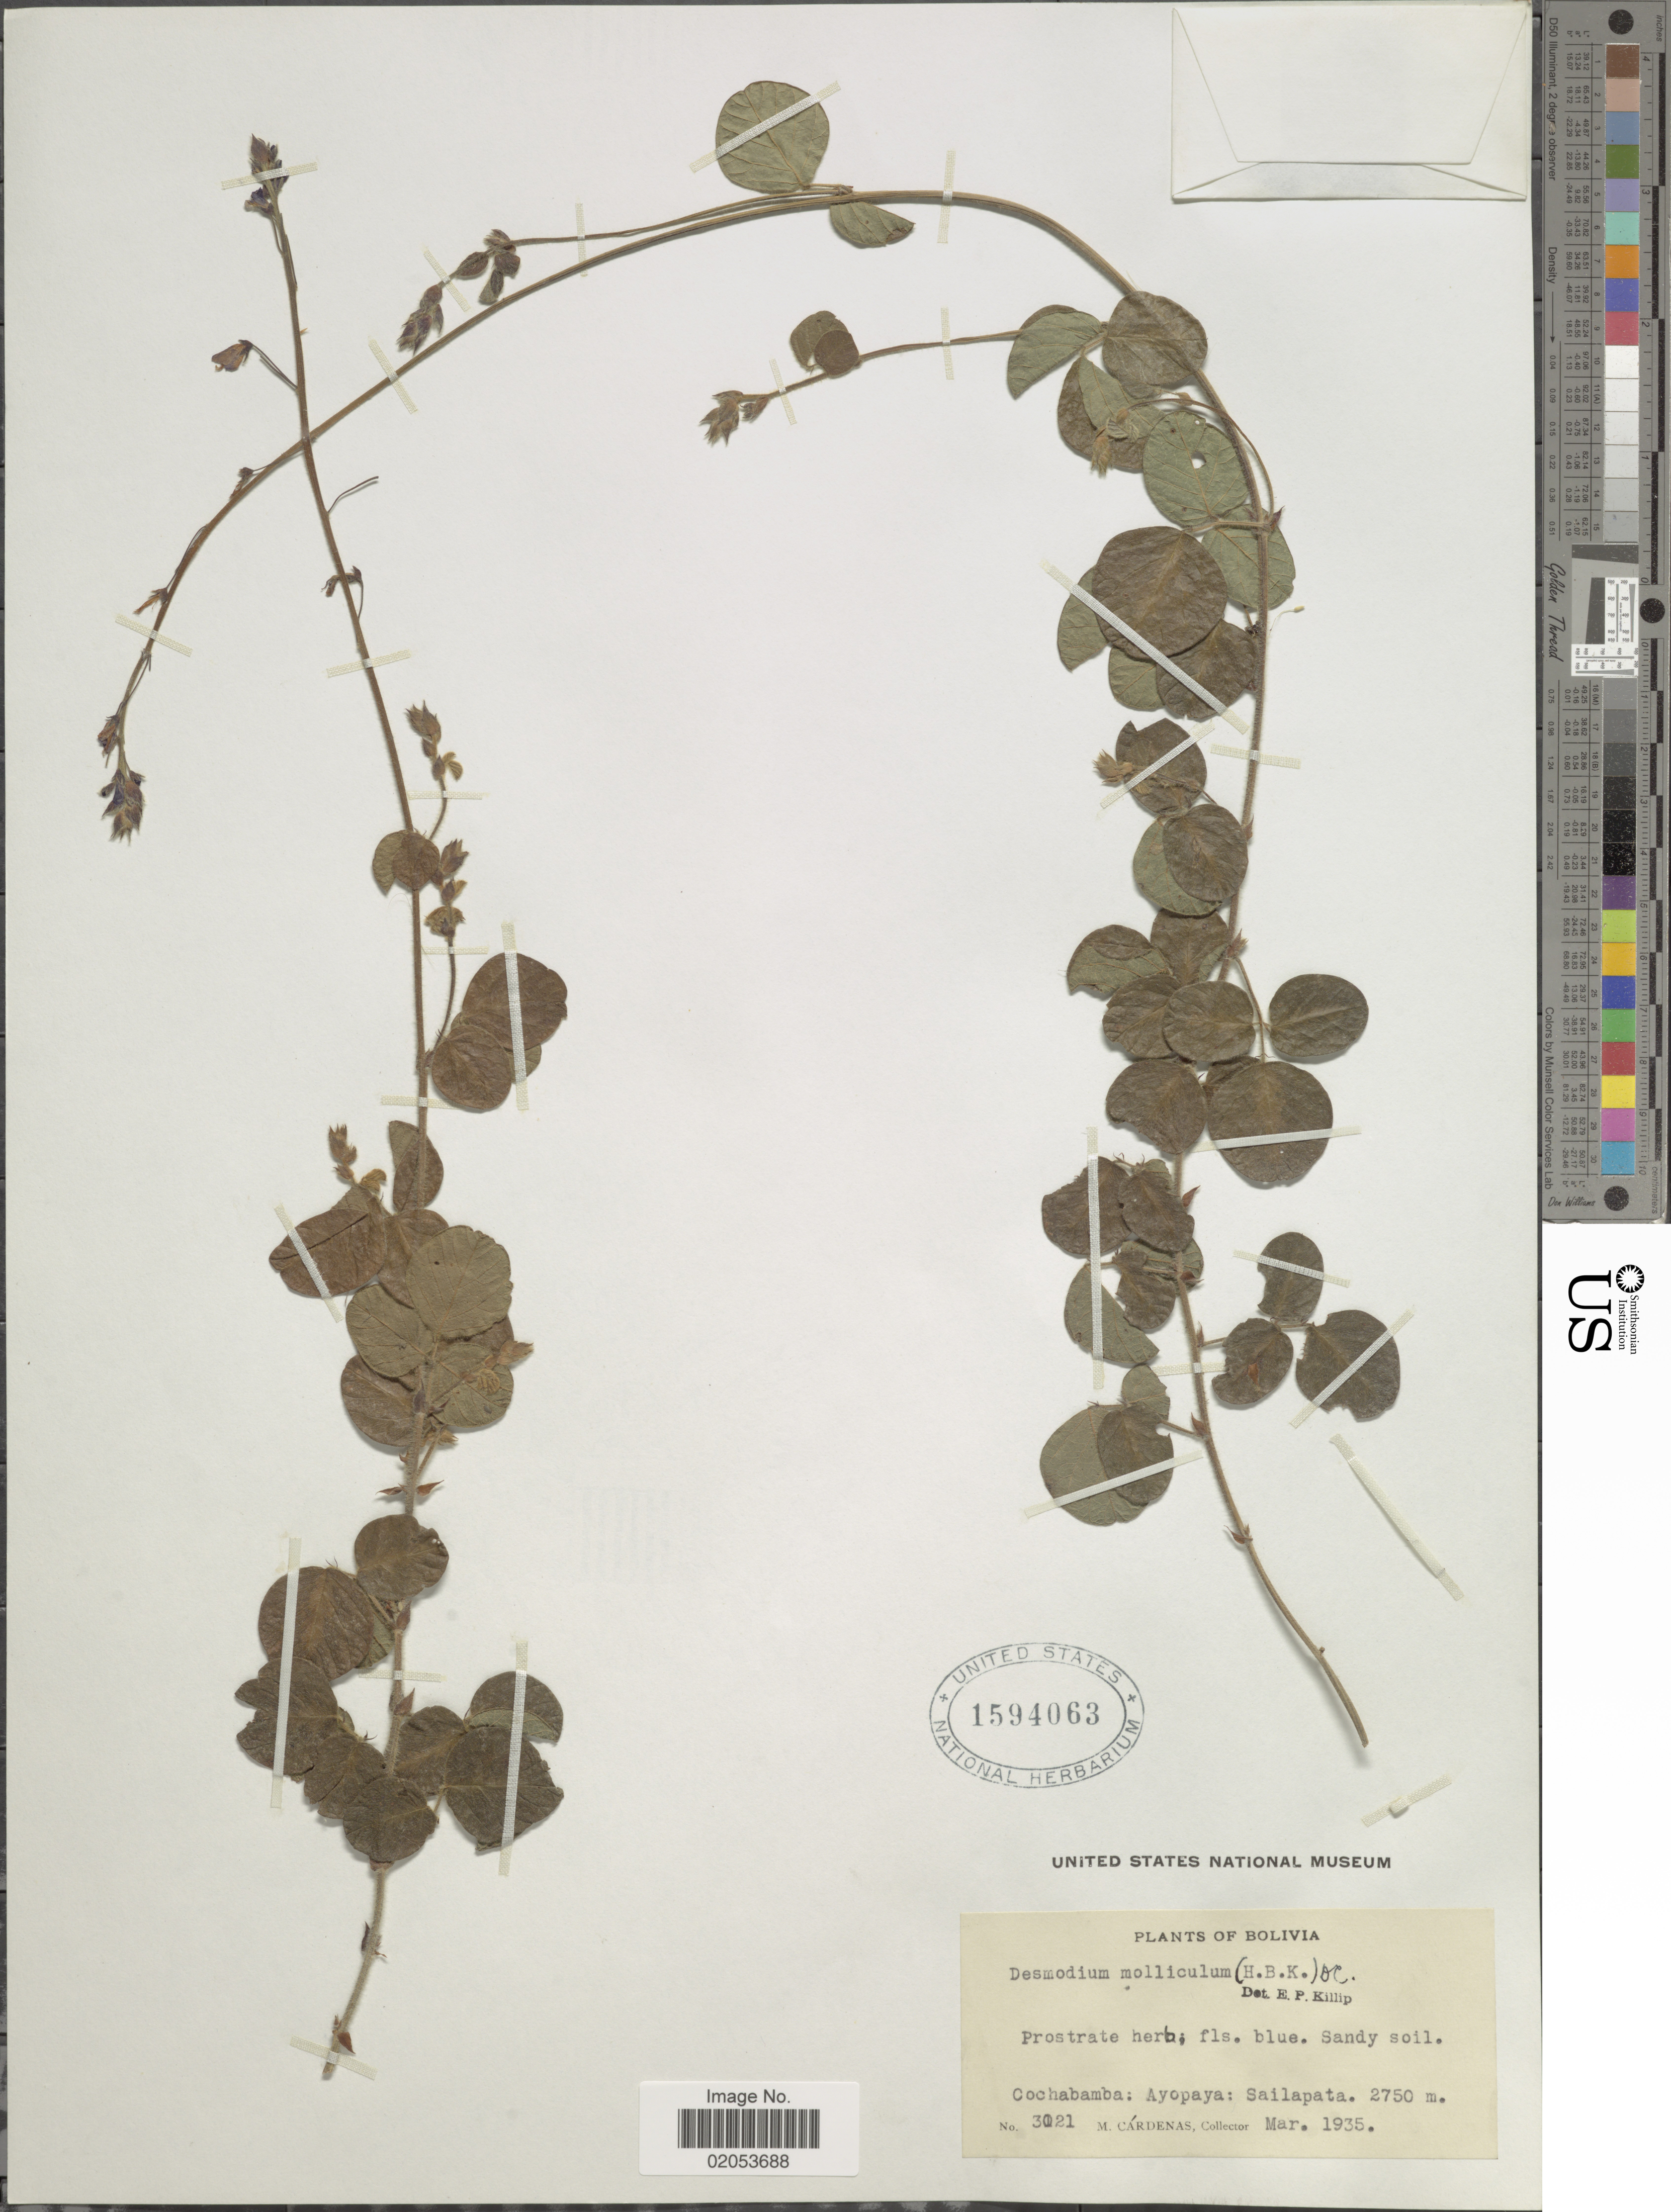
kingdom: Plantae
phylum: Tracheophyta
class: Magnoliopsida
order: Fabales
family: Fabaceae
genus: Desmodium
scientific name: Desmodium molliculum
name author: (Kunth) DC.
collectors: M. Cárdenas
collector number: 3021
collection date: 1935-03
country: Bolivia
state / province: Cochabamba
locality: Ayopaya: Sailapata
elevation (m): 2750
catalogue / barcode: US 1594063